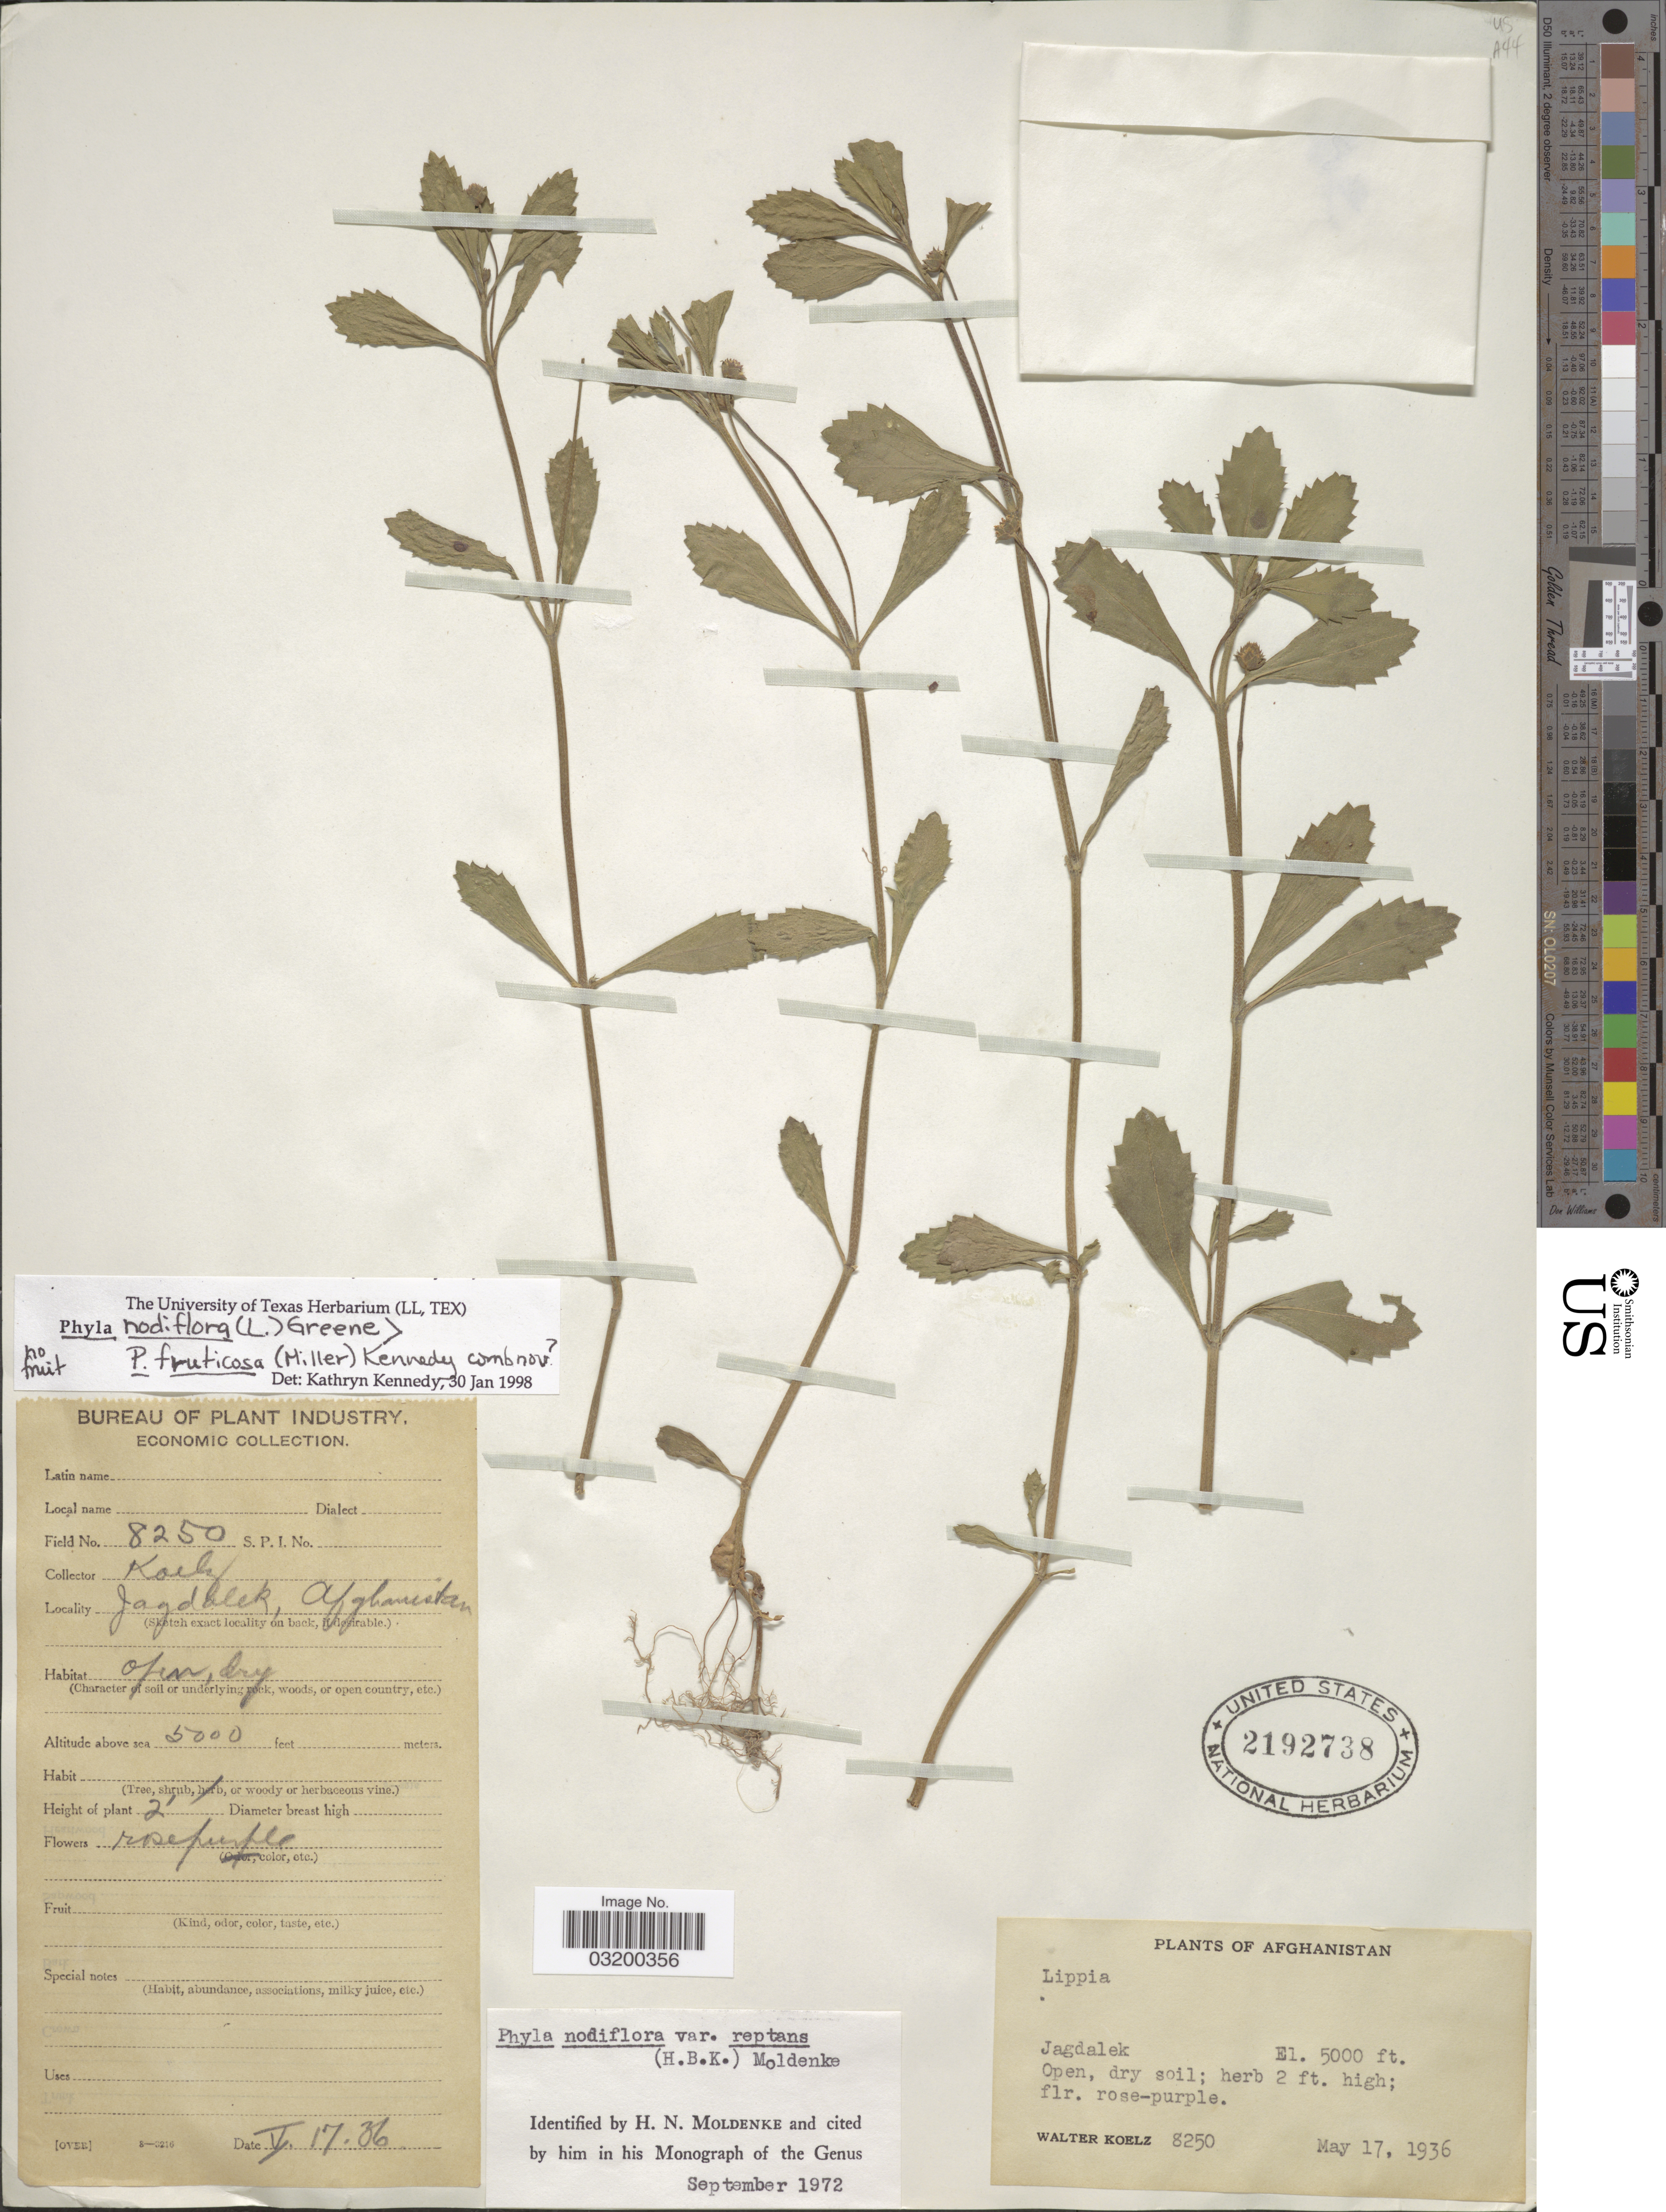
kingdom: Plantae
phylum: Tracheophyta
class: Magnoliopsida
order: Lamiales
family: Verbenaceae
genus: Phyla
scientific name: Phyla nodiflora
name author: (L.) Greene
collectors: W. N. Koelz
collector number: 8250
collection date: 1936-05-17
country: Afghanistan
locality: Jagdalek.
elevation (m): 1524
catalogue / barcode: US 2192738